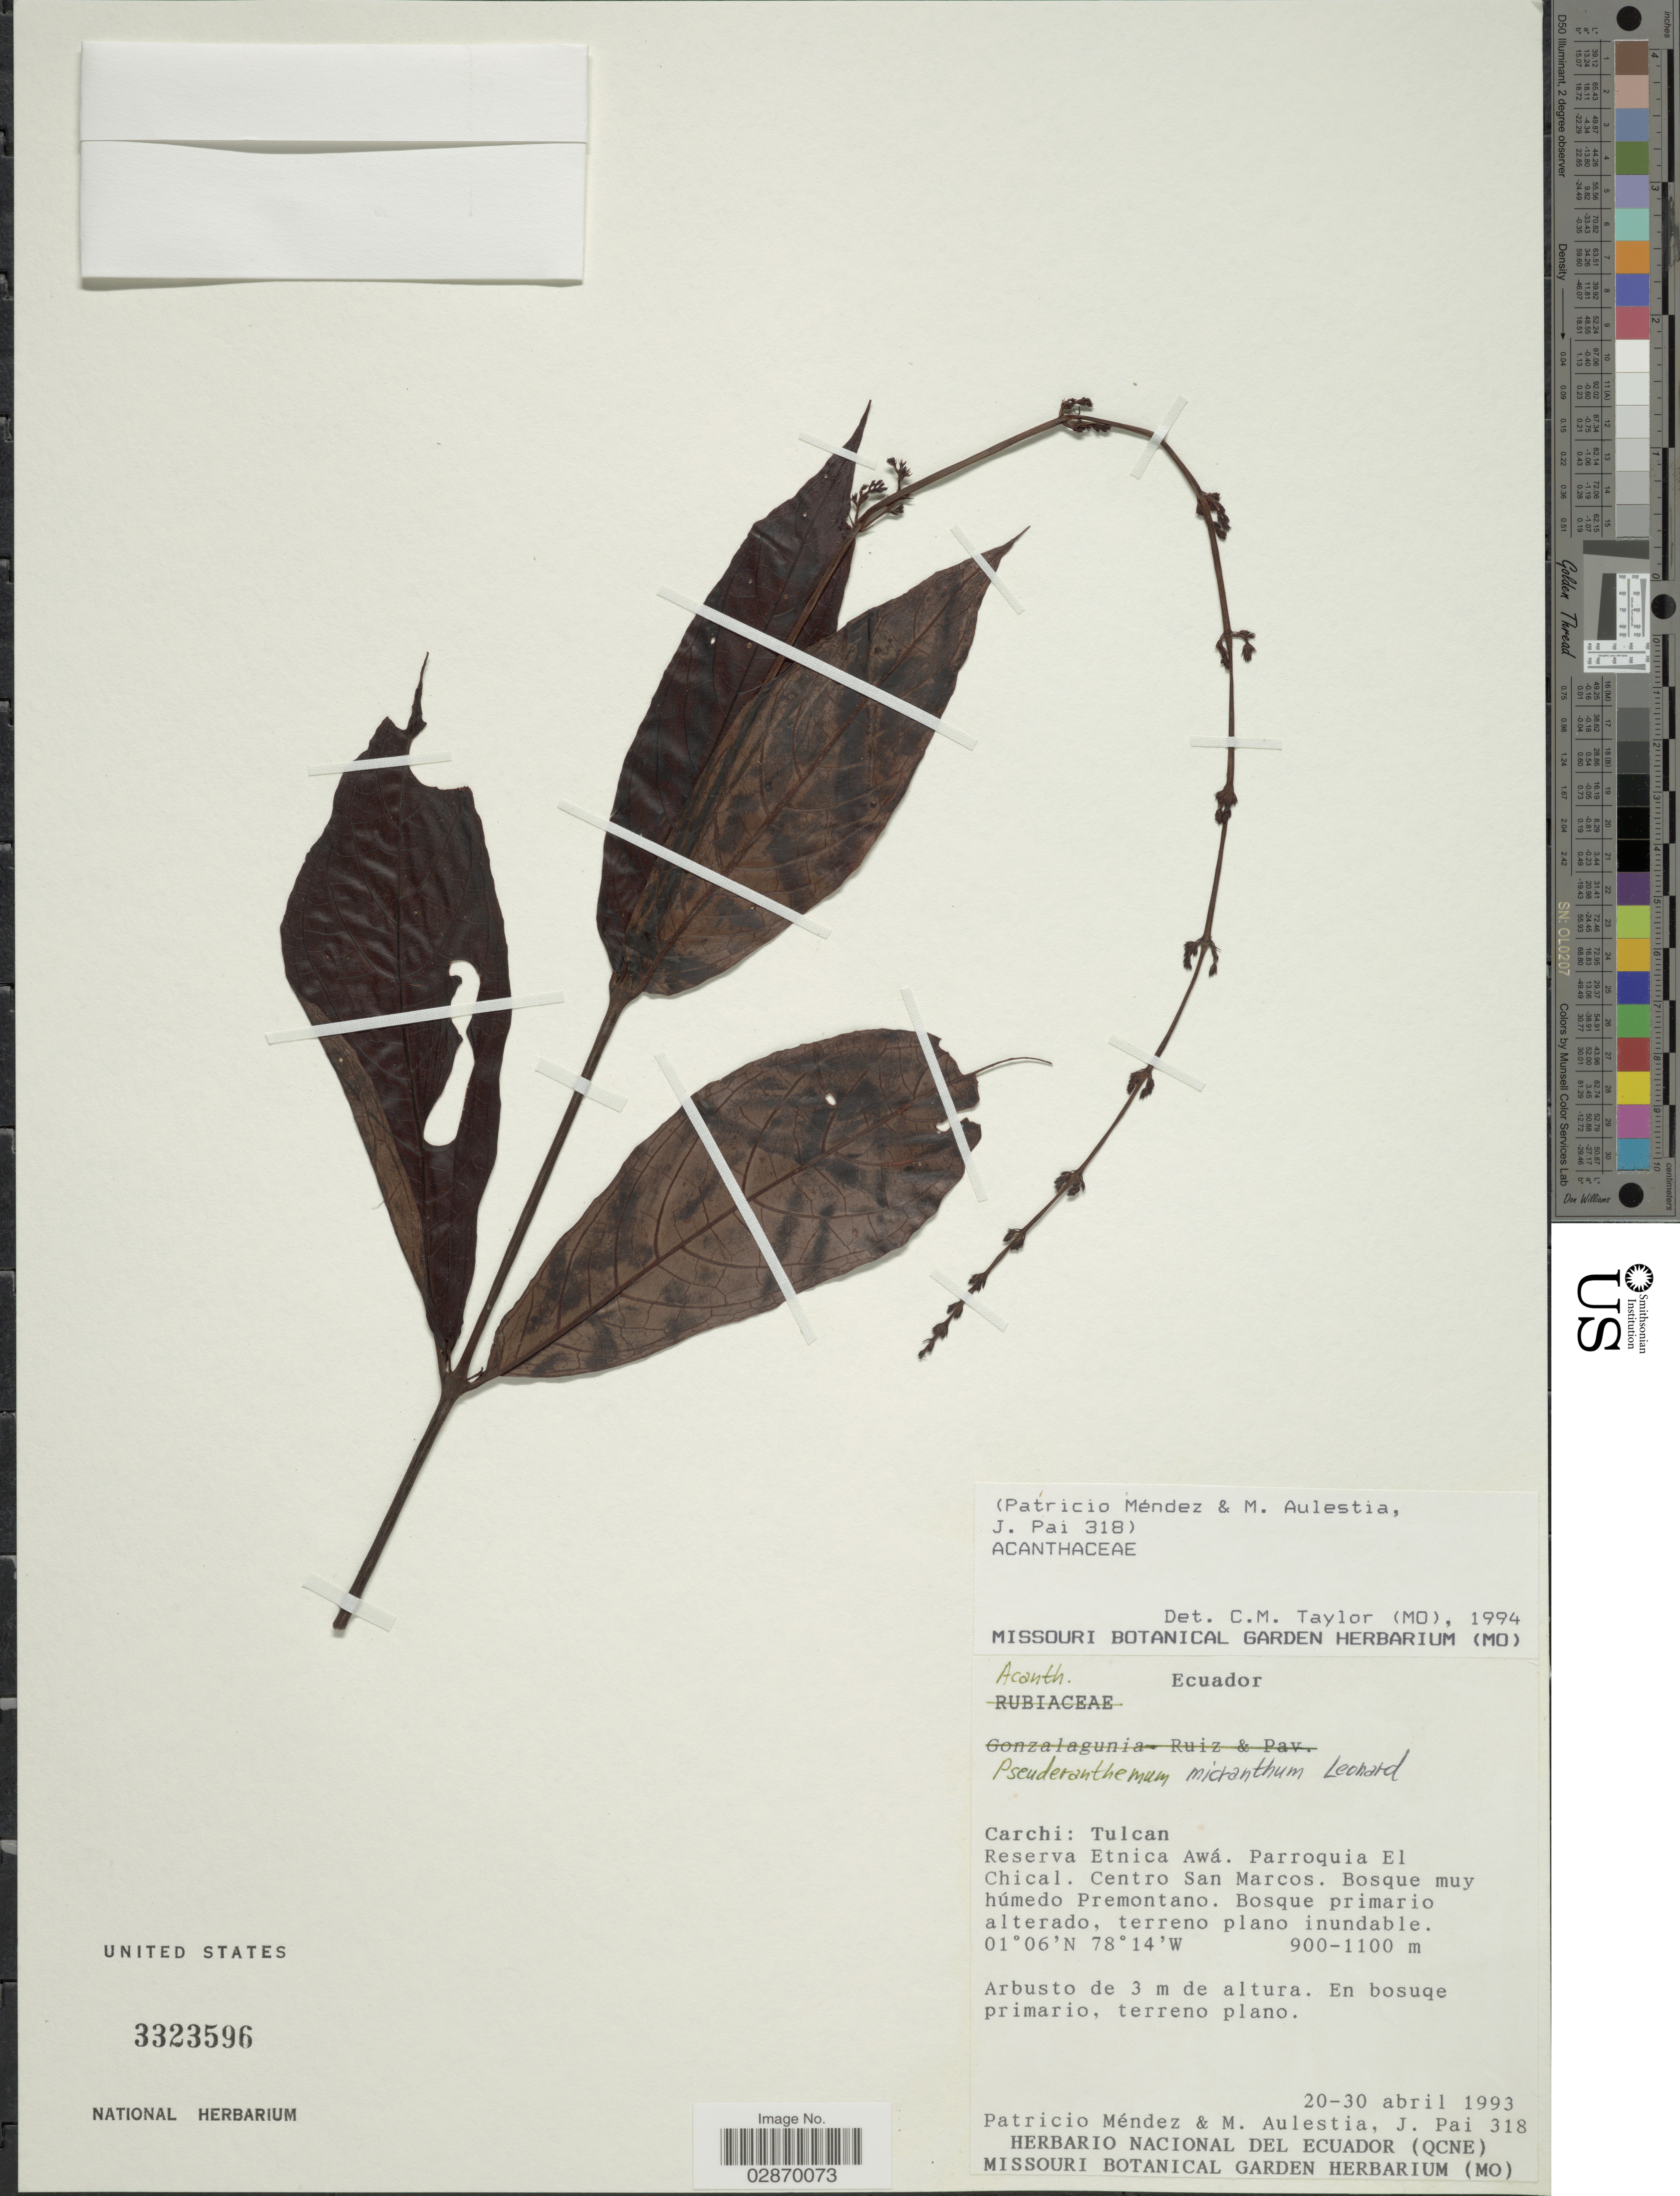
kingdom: Plantae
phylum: Tracheophyta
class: Magnoliopsida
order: Lamiales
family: Acanthaceae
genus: Pseuderanthemum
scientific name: Pseuderanthemum micranthum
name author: Leonard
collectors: P. Méndez, M. Aulestia & J. Pai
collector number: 318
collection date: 1993-04-20/1993-04-30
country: Ecuador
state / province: Carchi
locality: Tulcan, Reserva Etnica Awá, Parroquia El Chical, Centro San Marcos, Bosque muy húmedo Premontano.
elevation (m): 900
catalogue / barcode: US 3323596